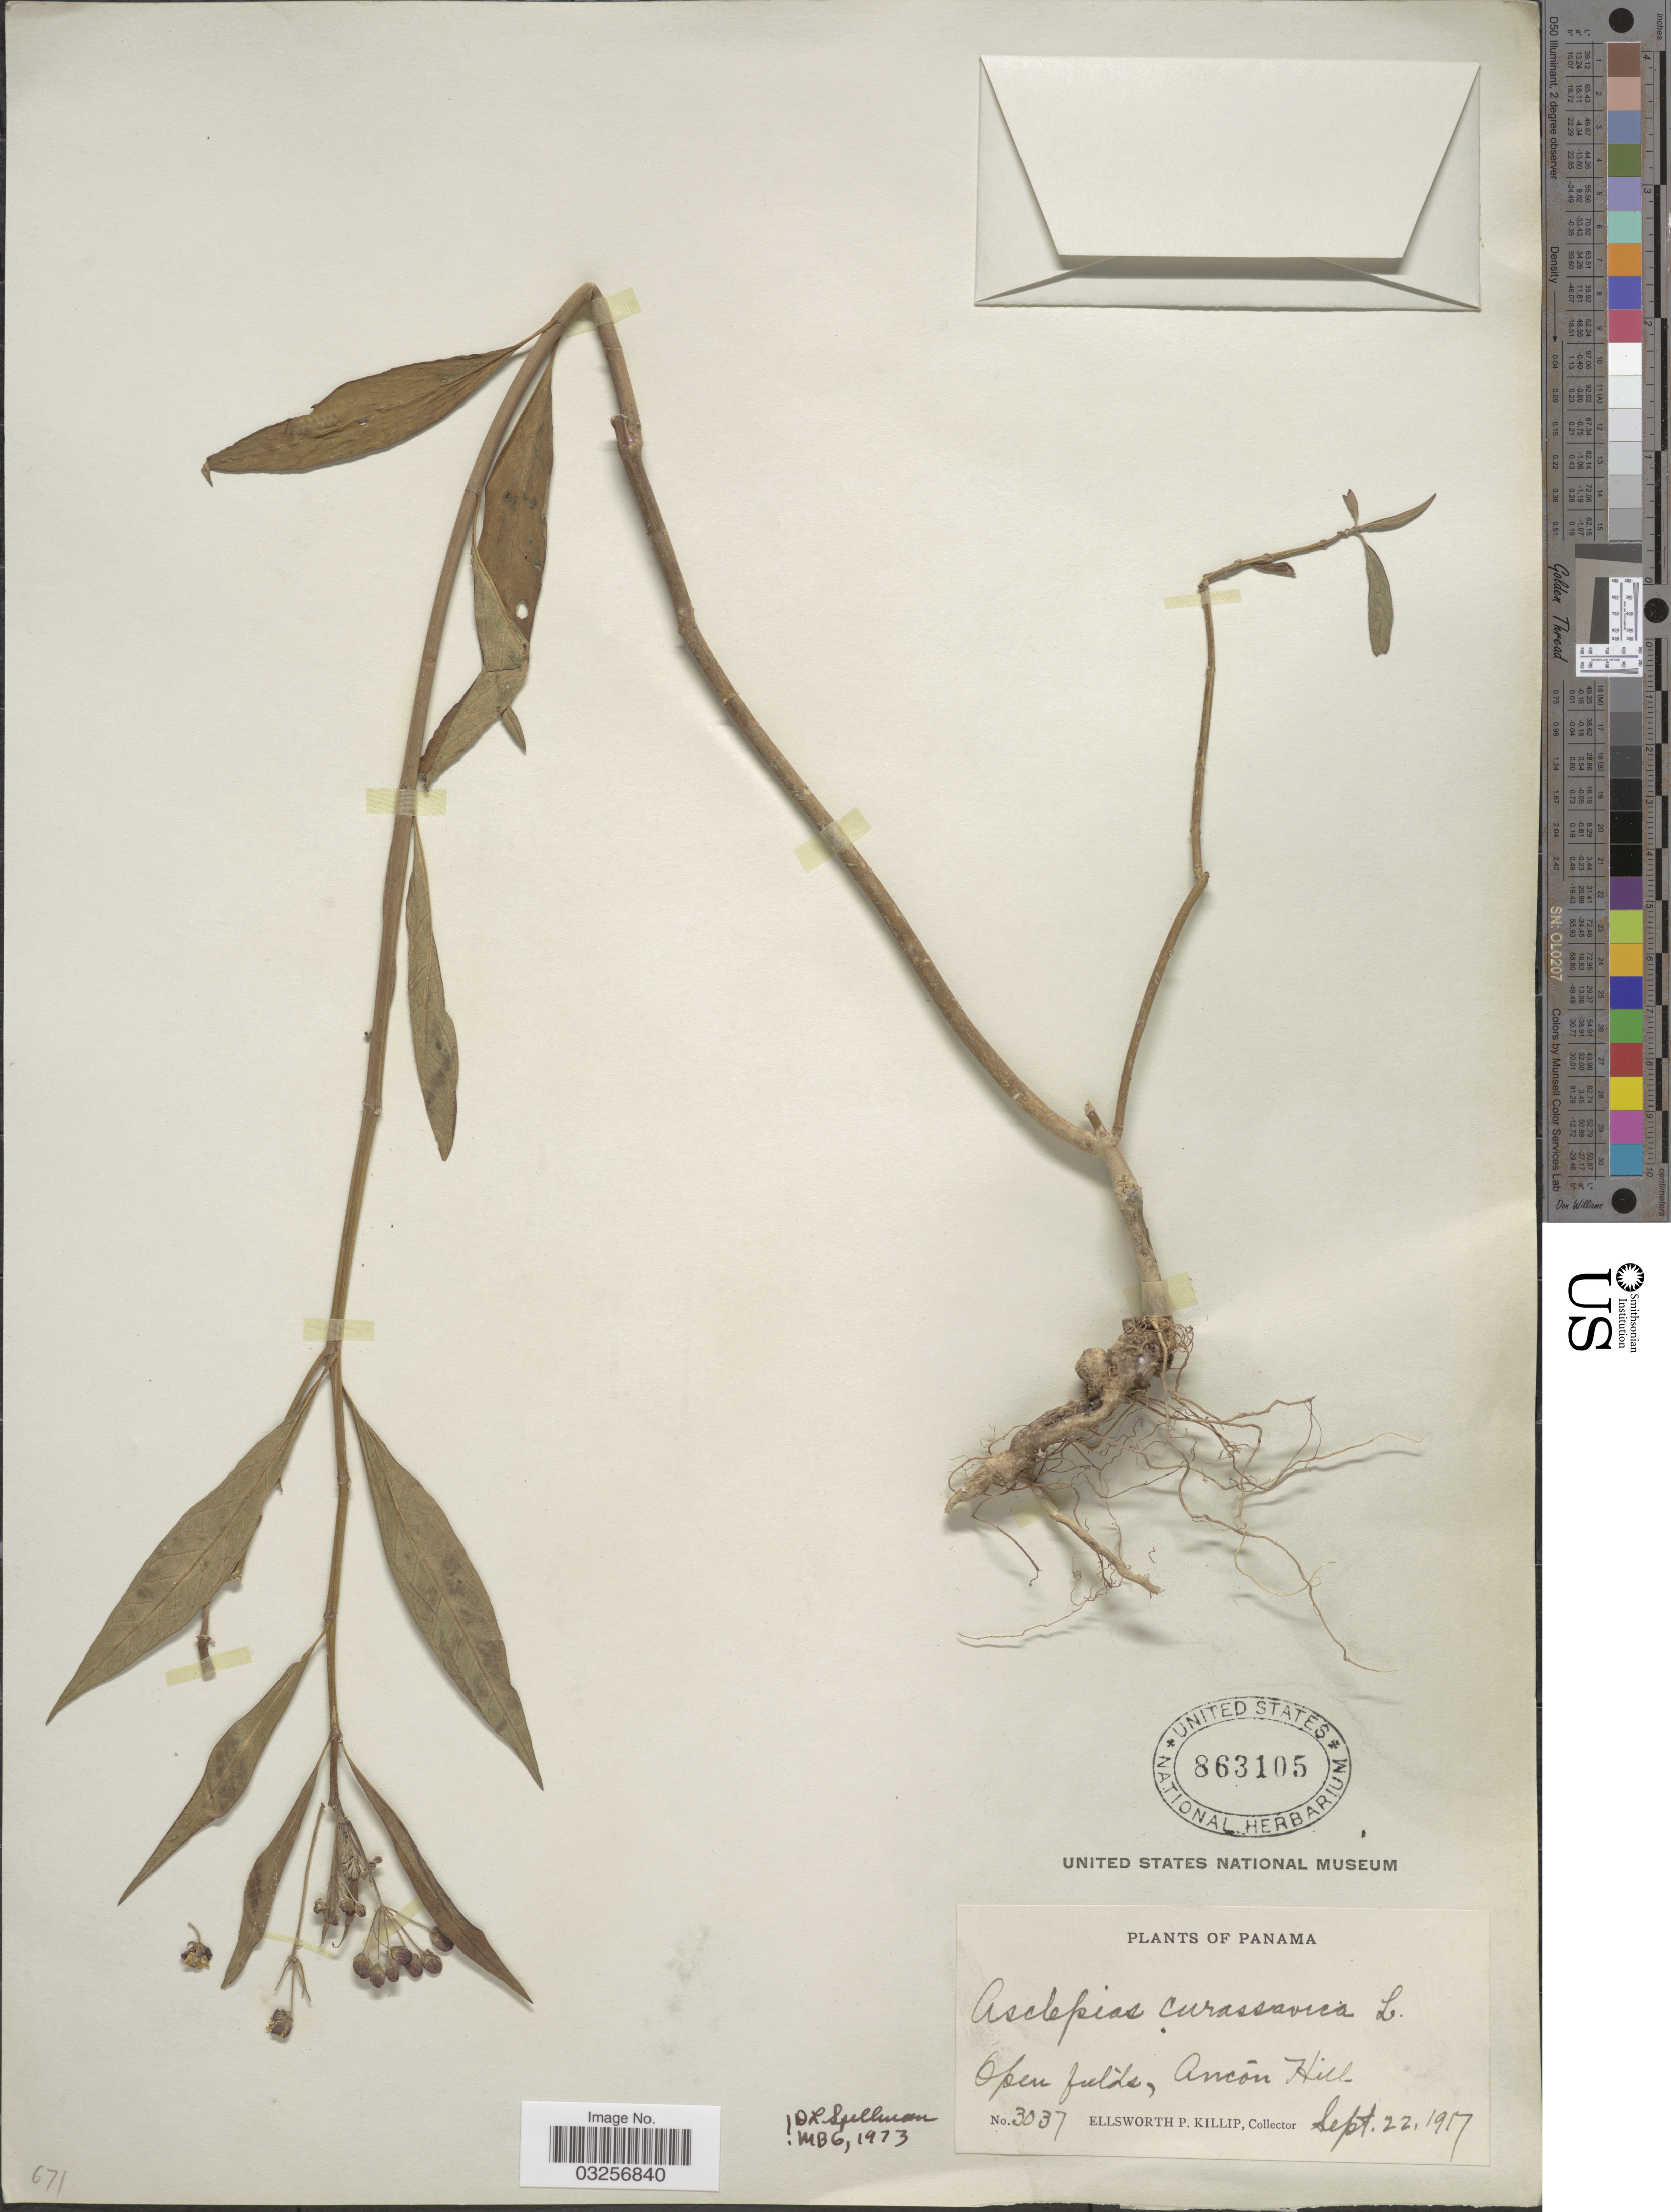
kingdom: Plantae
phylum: Tracheophyta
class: Magnoliopsida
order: Gentianales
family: Apocynaceae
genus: Asclepias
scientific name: Asclepias curassavica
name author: L.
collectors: E. P. Killip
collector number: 3037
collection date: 1917-09-22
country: Panama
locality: Open fields, Ancón Hill.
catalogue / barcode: US 863105